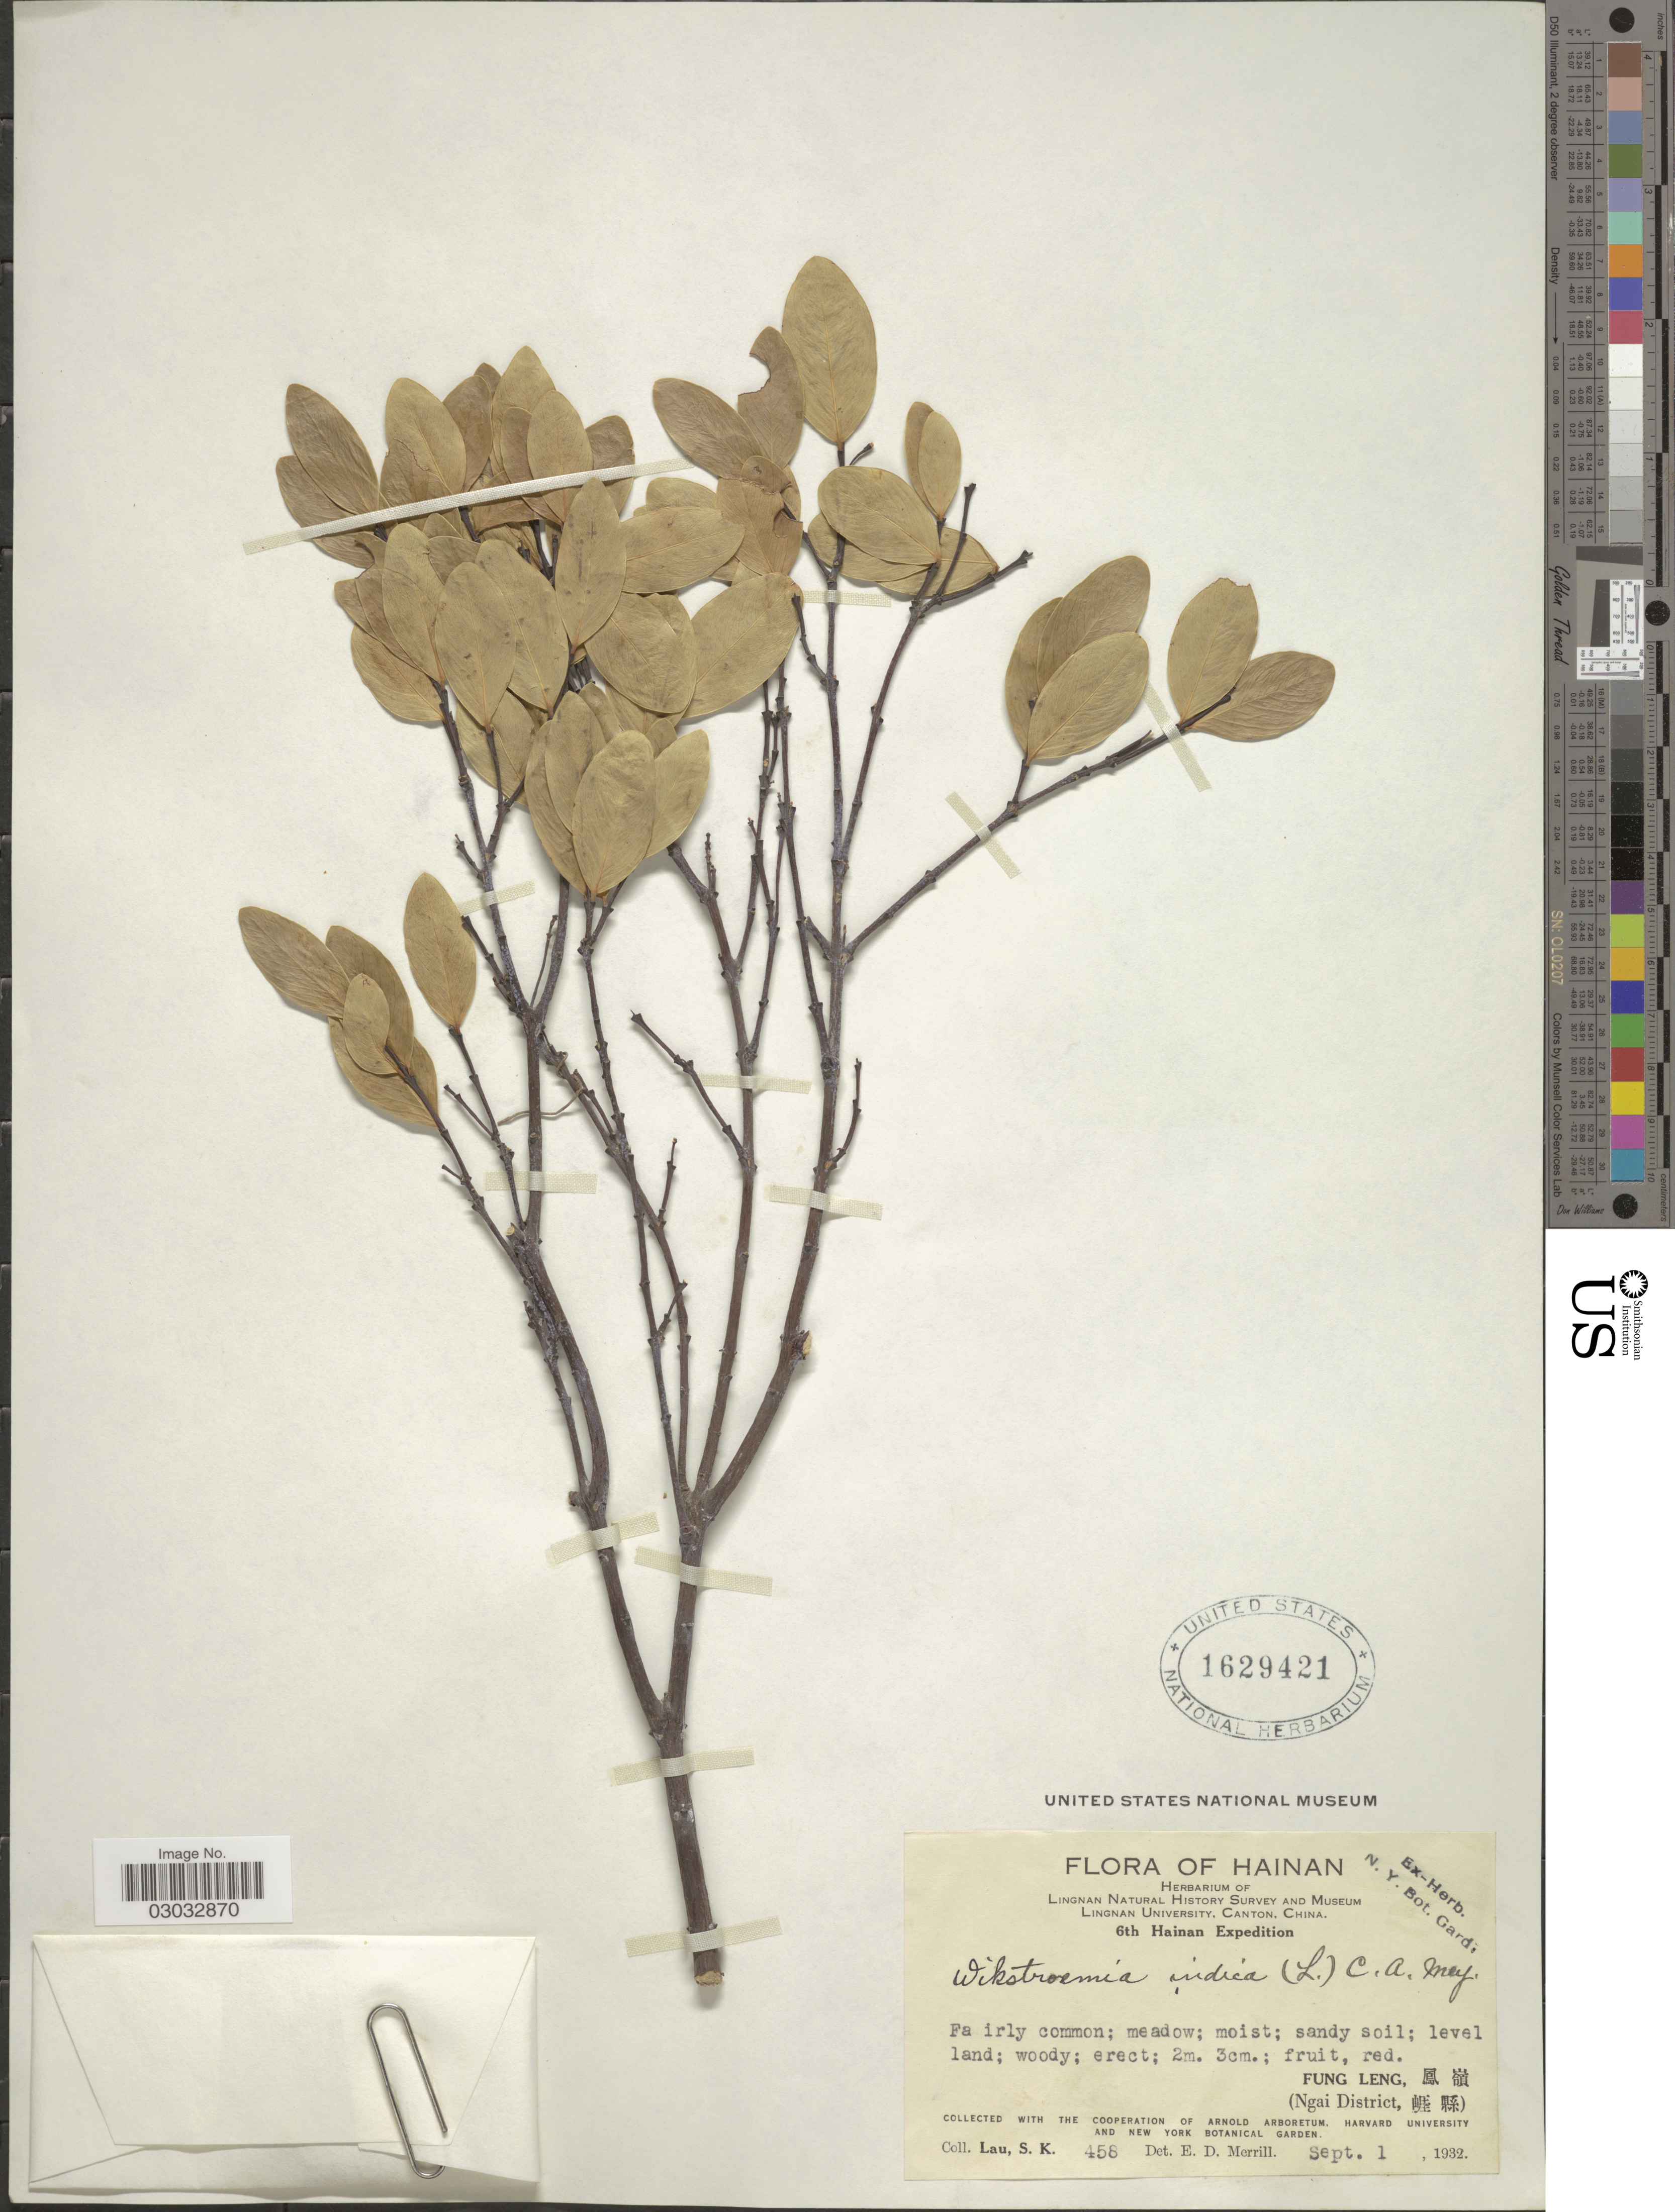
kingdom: Plantae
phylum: Tracheophyta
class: Magnoliopsida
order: Malvales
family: Thymelaeaceae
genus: Wikstroemia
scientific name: Wikstroemia indica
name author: (L.) C.A. Mey.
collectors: S. K. Lau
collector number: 458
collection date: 1932-09-01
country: China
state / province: Hainan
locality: Fung Len, Ngai District.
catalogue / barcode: US 1629421